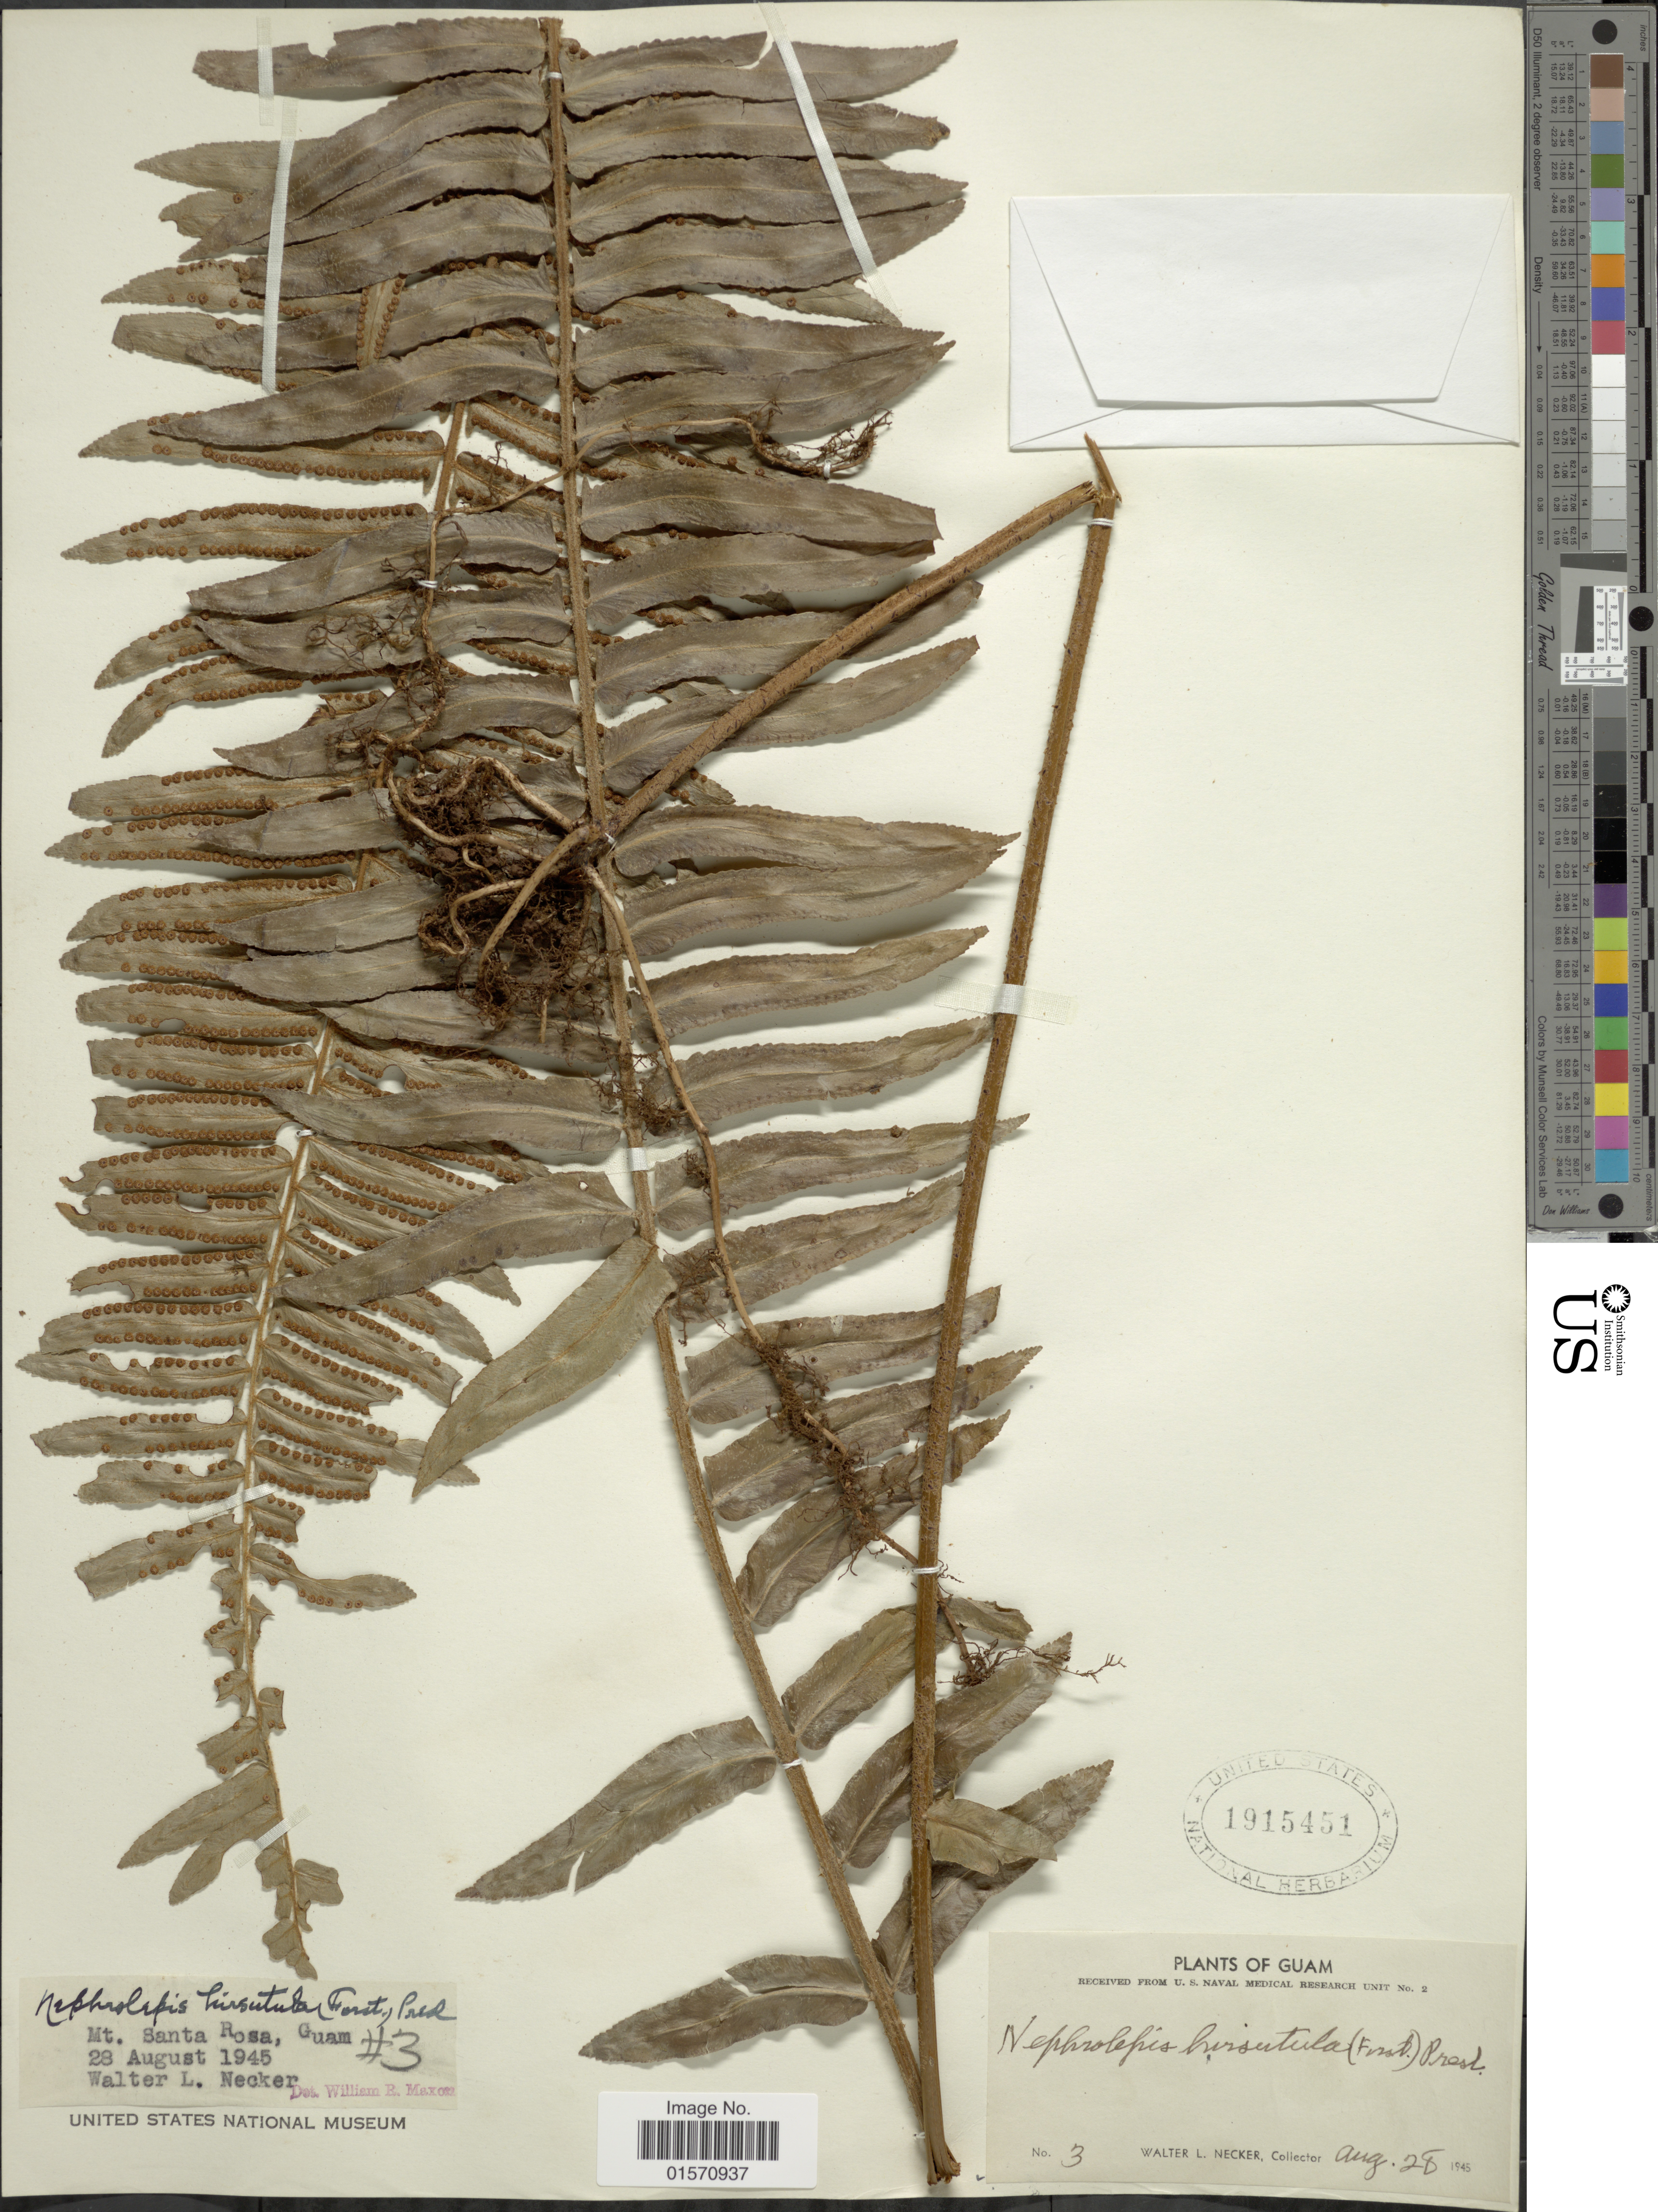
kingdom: Plantae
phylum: Tracheophyta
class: Polypodiopsida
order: Polypodiales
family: Nephrolepidaceae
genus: Nephrolepis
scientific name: Nephrolepis hirsutula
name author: (G. Forst.) C. Presl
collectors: W. L. Necker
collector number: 3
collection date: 1945-08-28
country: Guam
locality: Mt. Santa Rosa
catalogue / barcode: US 1915451